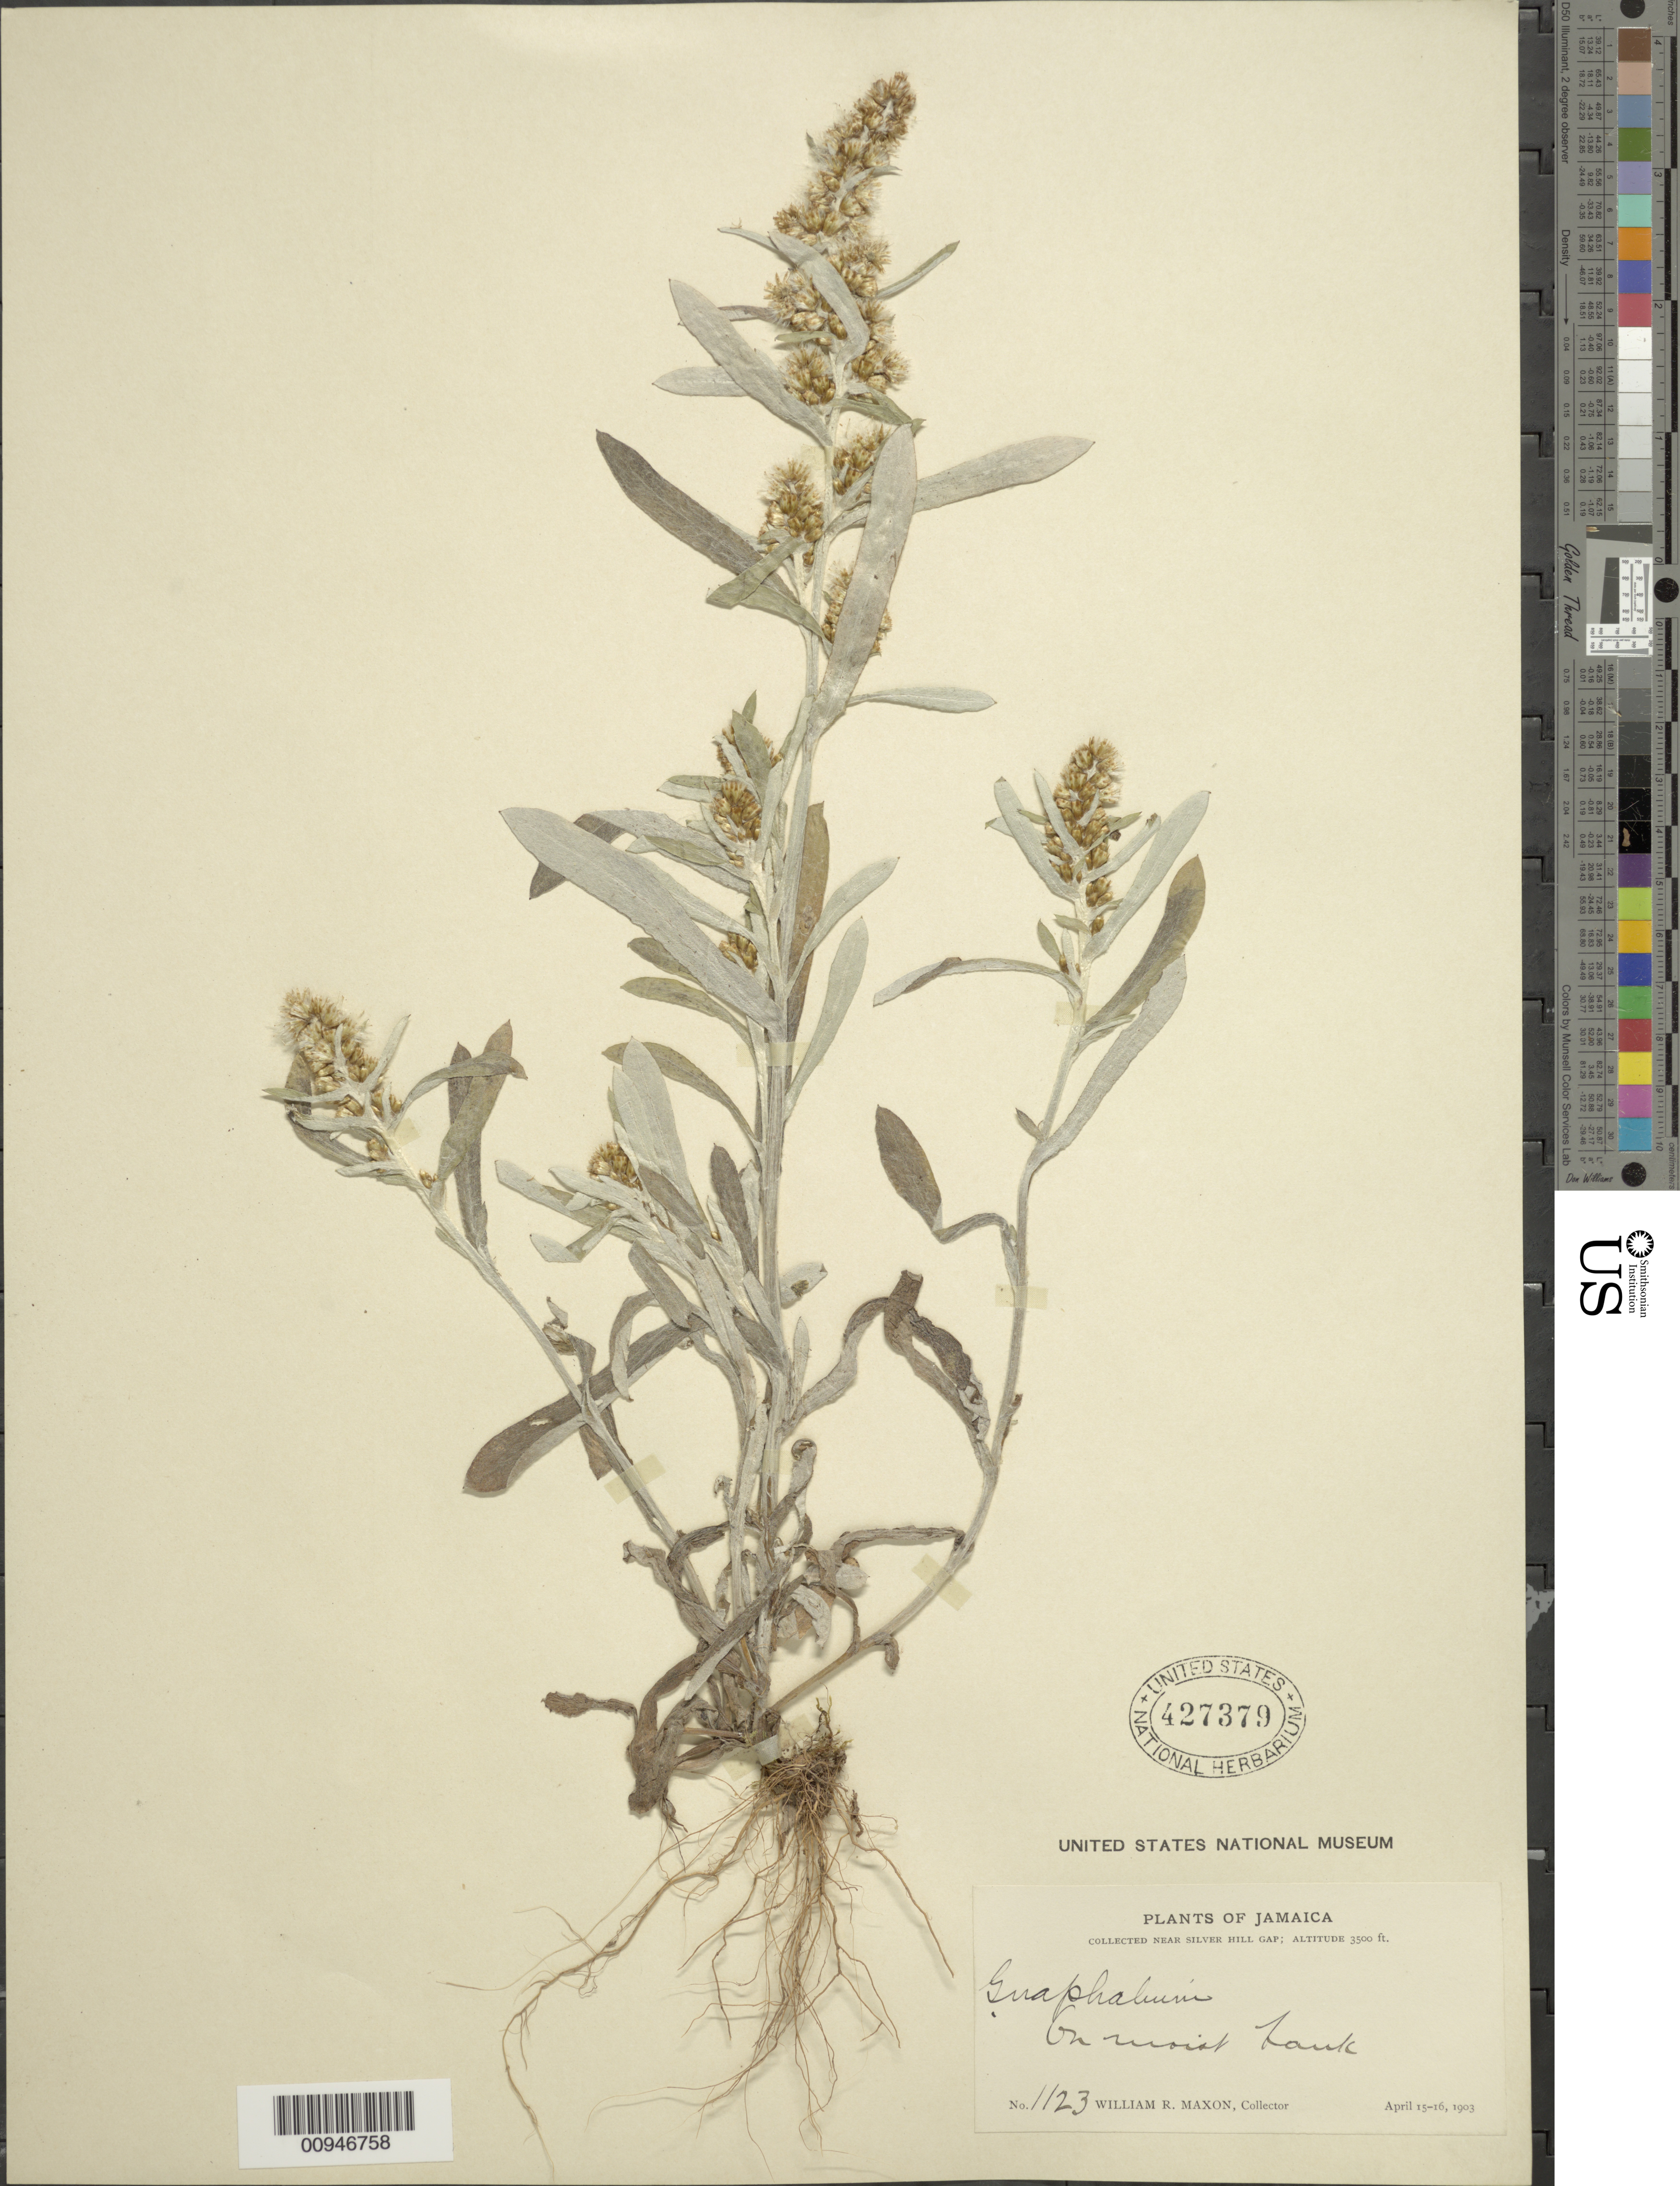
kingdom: Plantae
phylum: Tracheophyta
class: Magnoliopsida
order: Asterales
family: Asteraceae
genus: Gamochaeta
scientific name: Gamochaeta americana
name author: (Mill.) Wedd.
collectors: W. R. Maxon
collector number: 1123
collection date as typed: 15 Apr 1903 to 26 Apr 1903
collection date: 1903-04-15/1903-04-26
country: Jamaica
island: Jamaica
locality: Near Silver Hill Gap, bank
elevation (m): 1067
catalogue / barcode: US 427379